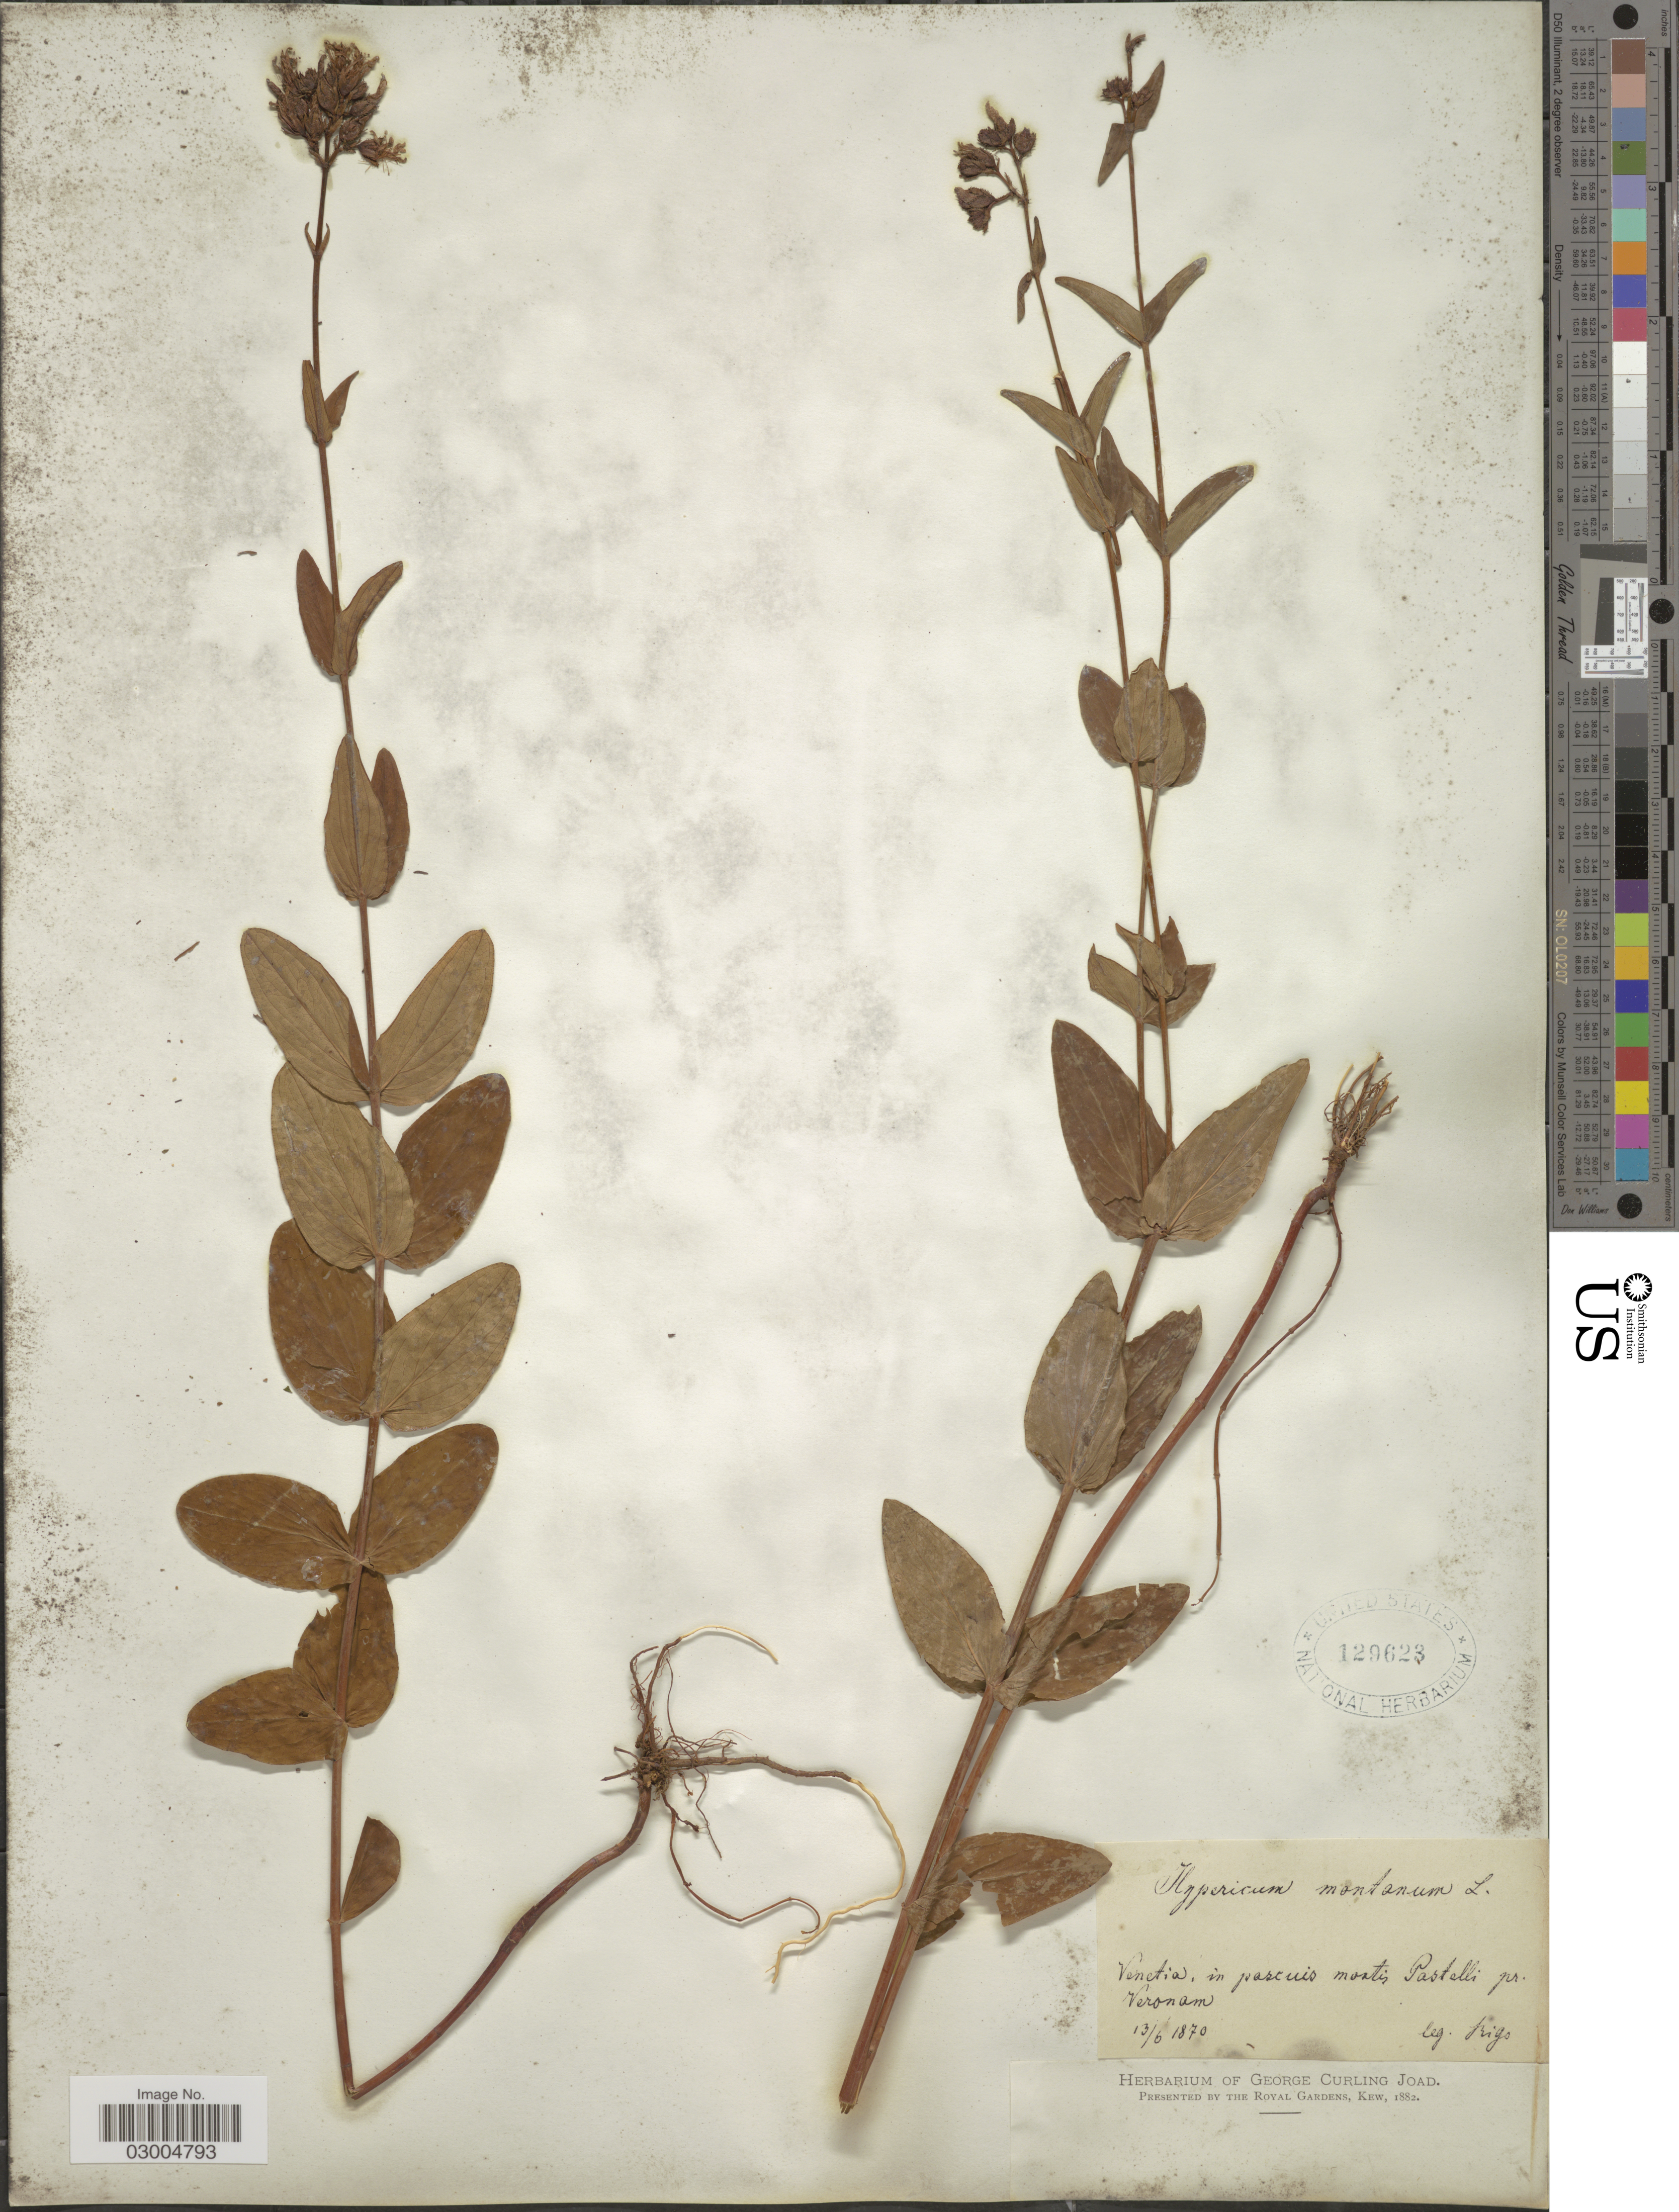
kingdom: Plantae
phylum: Tracheophyta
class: Magnoliopsida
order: Malpighiales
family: Hypericaceae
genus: Hypericum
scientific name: Hypericum montanum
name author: L.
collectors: -- Rigo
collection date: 1870-06-13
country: Italy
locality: Venetia, in pascuis montis Pastelli pr. Veronam.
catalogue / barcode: US 129623